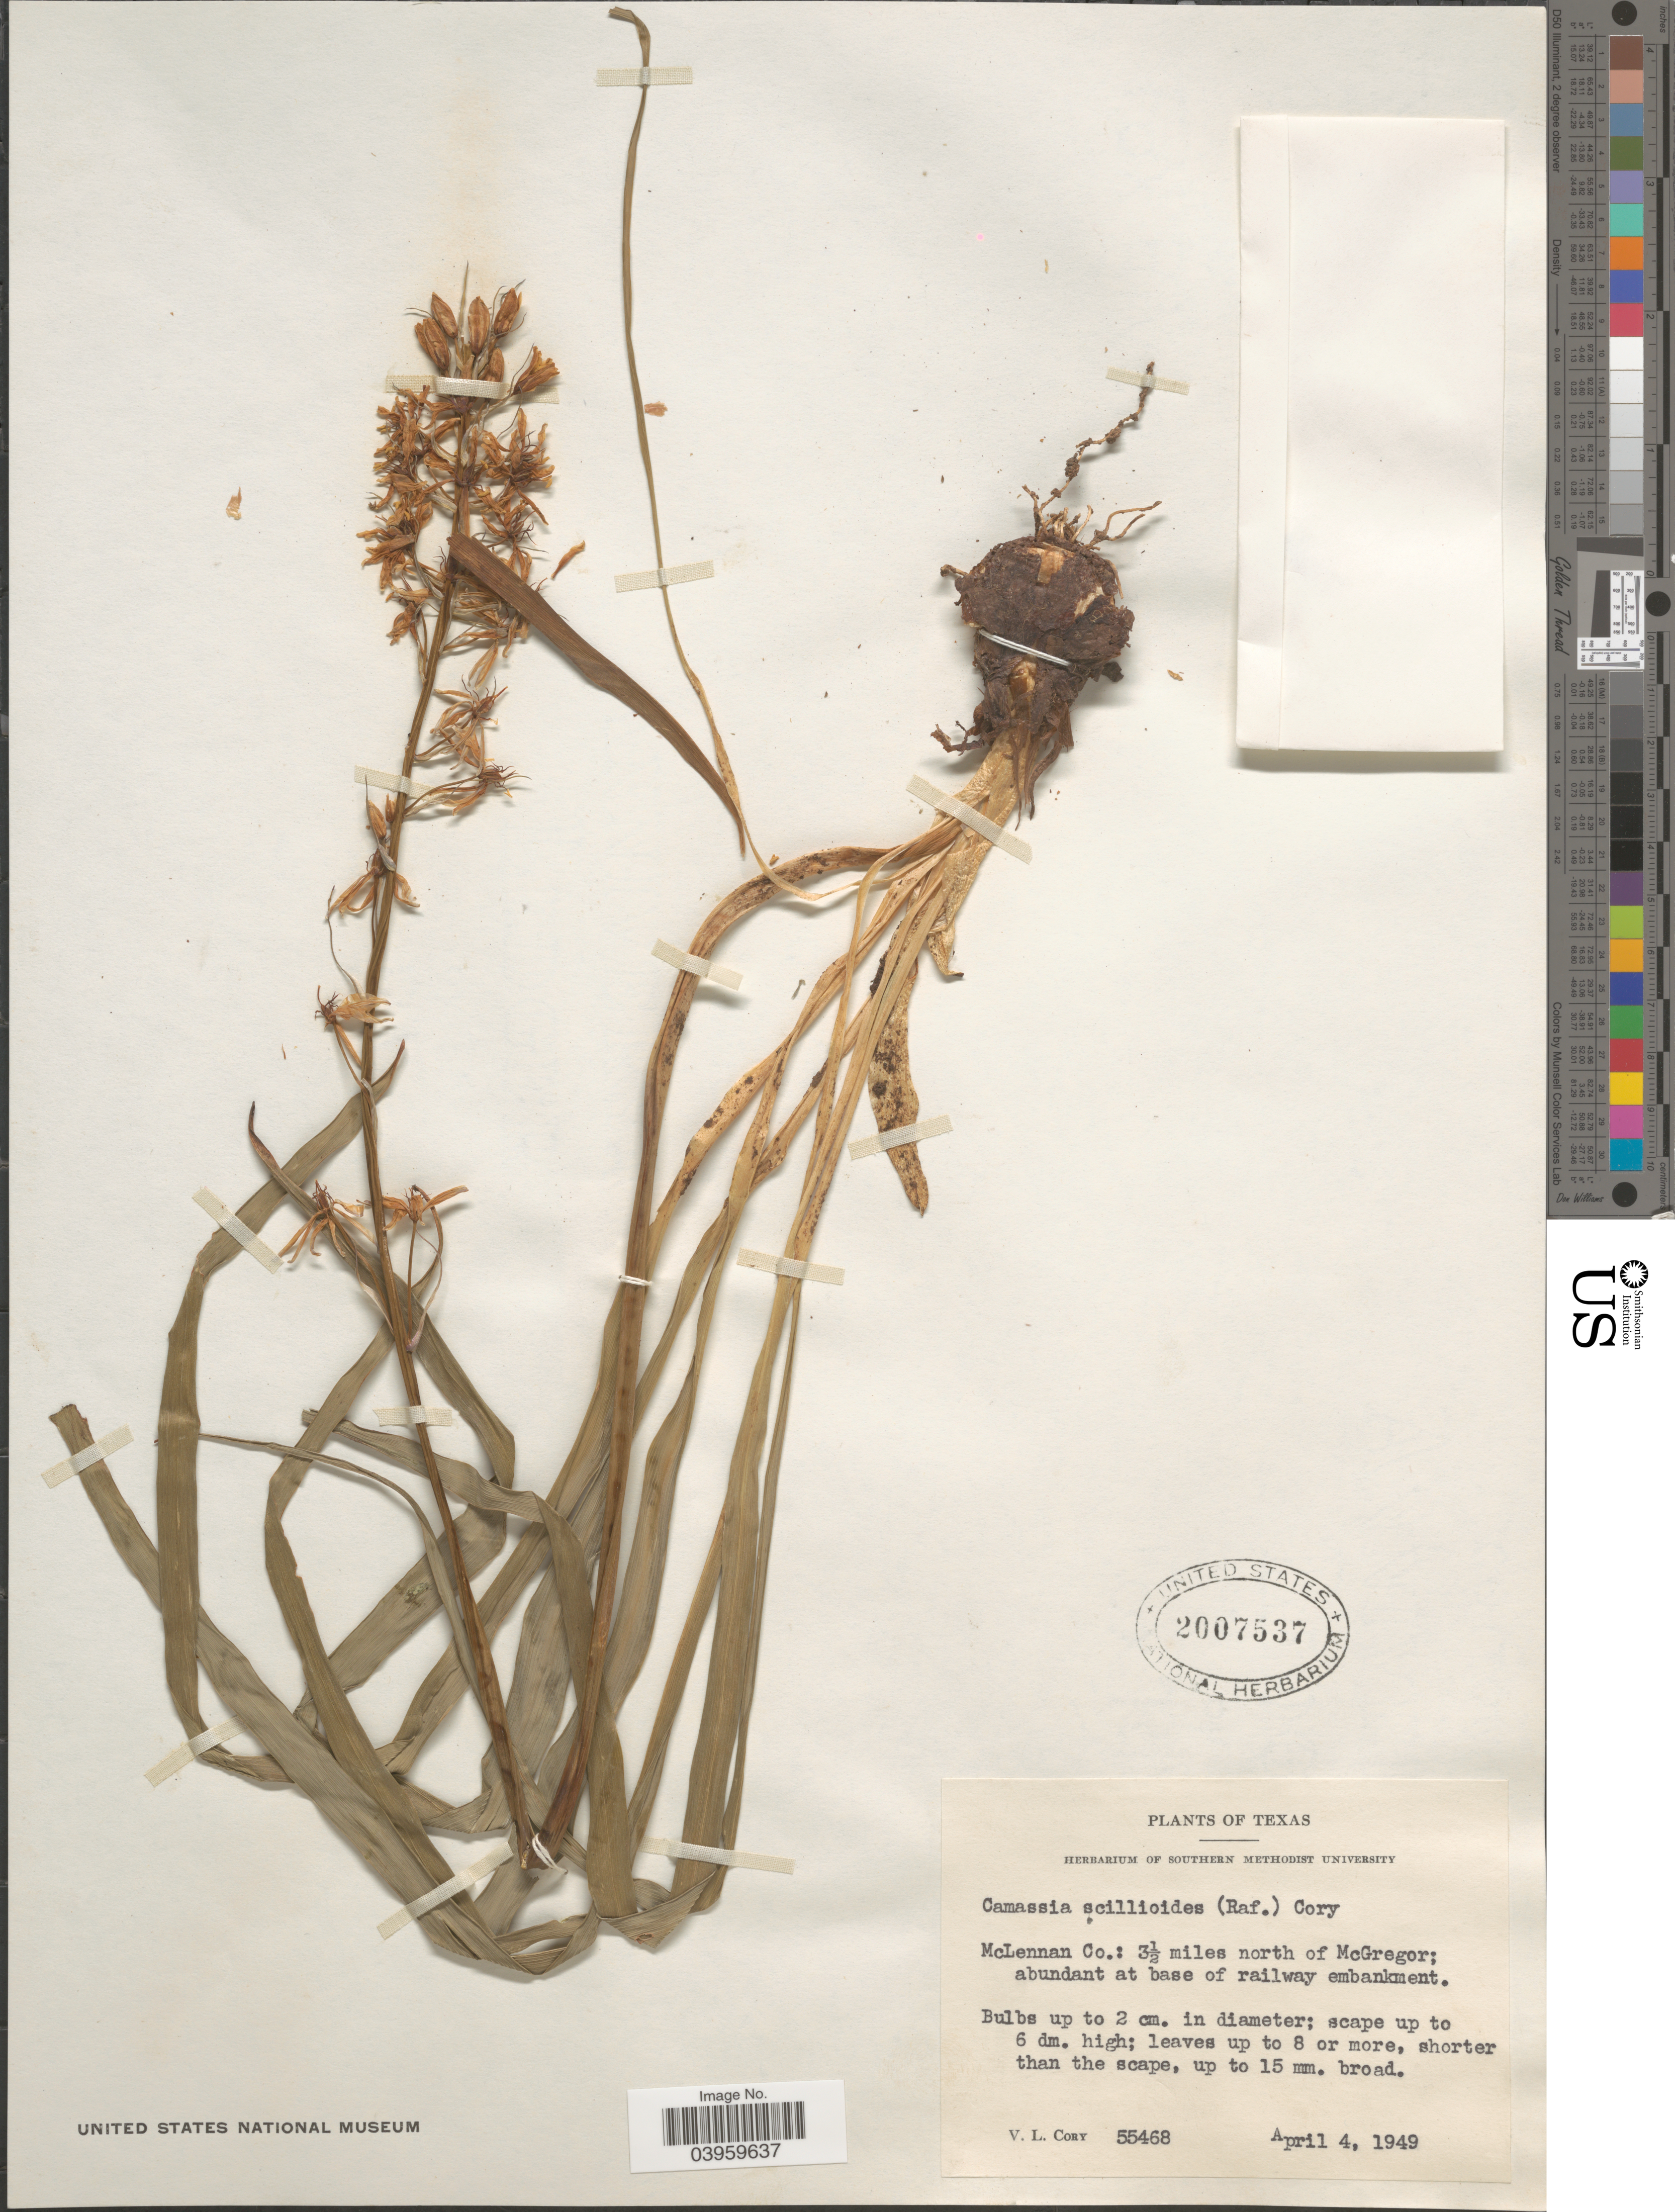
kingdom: Plantae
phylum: Tracheophyta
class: Liliopsida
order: Asparagales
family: Asparagaceae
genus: Camassia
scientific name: Camassia scilloides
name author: (Raf.) Cory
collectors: V. Cory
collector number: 55468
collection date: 1949-04-04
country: United States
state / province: Texas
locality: McLennan Co.: 3½ miles north of mcGregor; at base of railway embankment.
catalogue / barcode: US 2007537